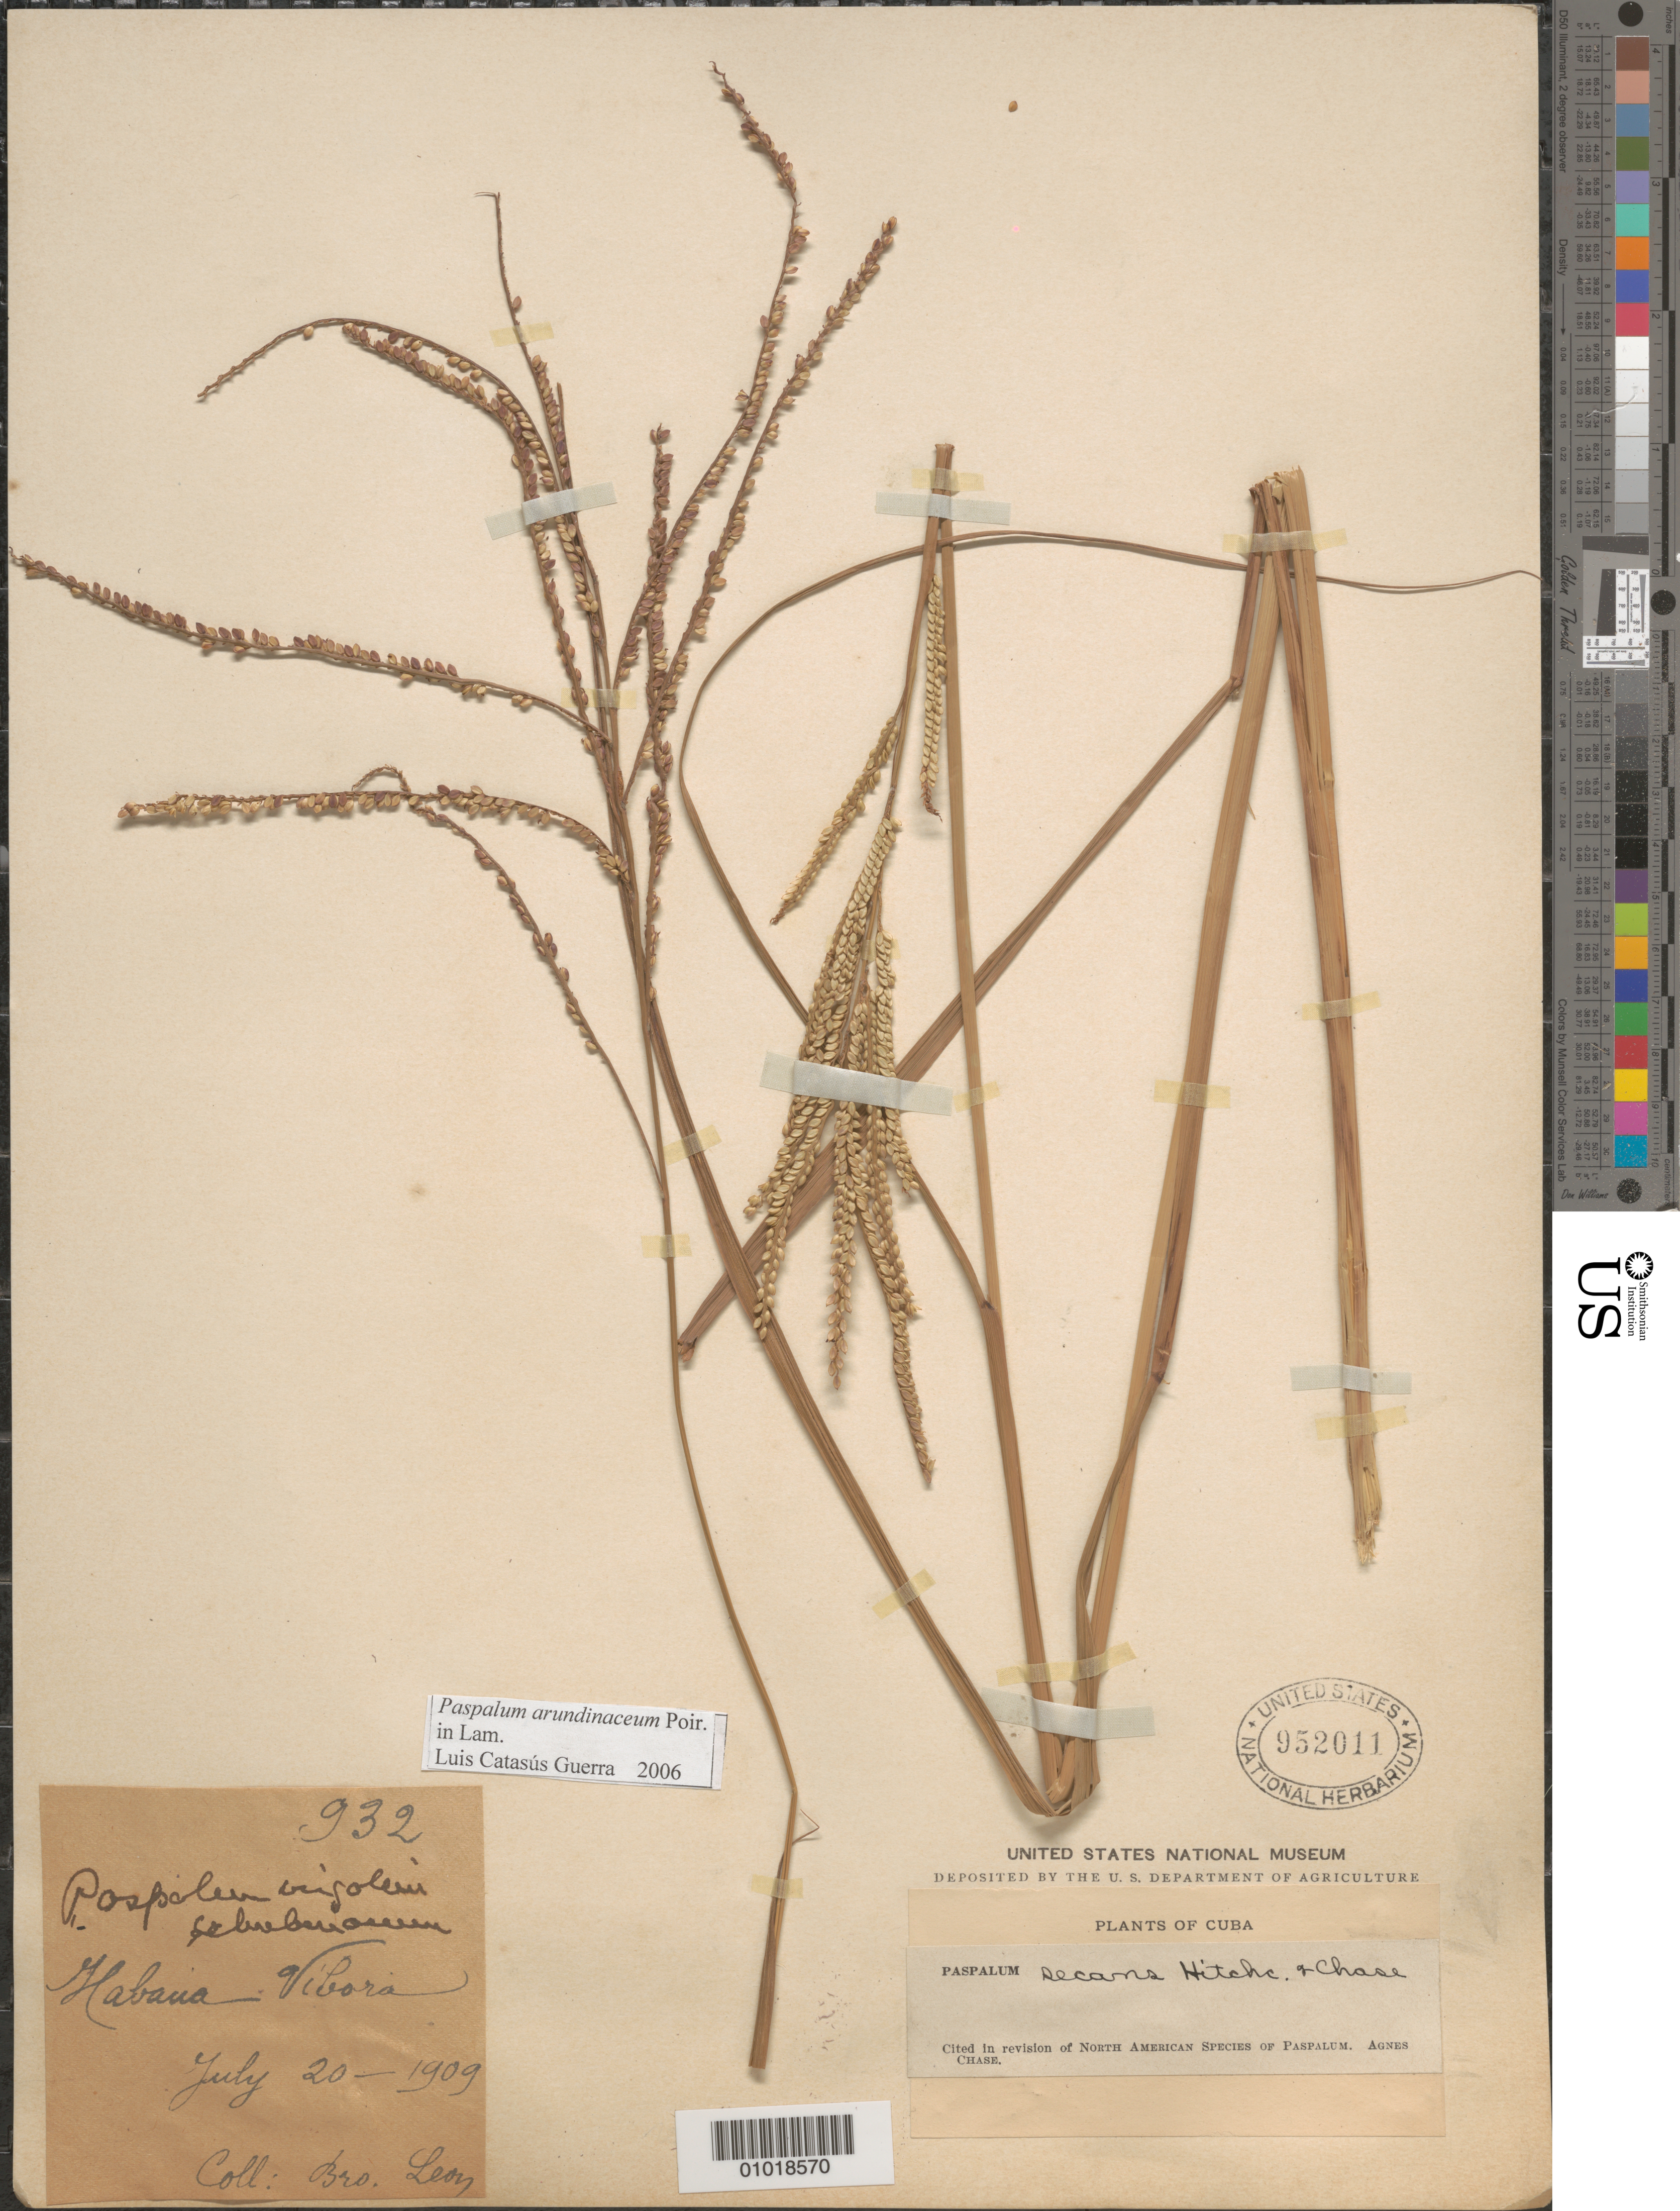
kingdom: Plantae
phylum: Tracheophyta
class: Liliopsida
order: Poales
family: Poaceae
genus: Paspalum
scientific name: Paspalum arundinaceum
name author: Poir.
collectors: Bro. León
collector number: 932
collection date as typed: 20 Jul 1909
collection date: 1909-07-20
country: Cuba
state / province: La Habana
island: Cuba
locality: Vibora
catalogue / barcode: US 952011